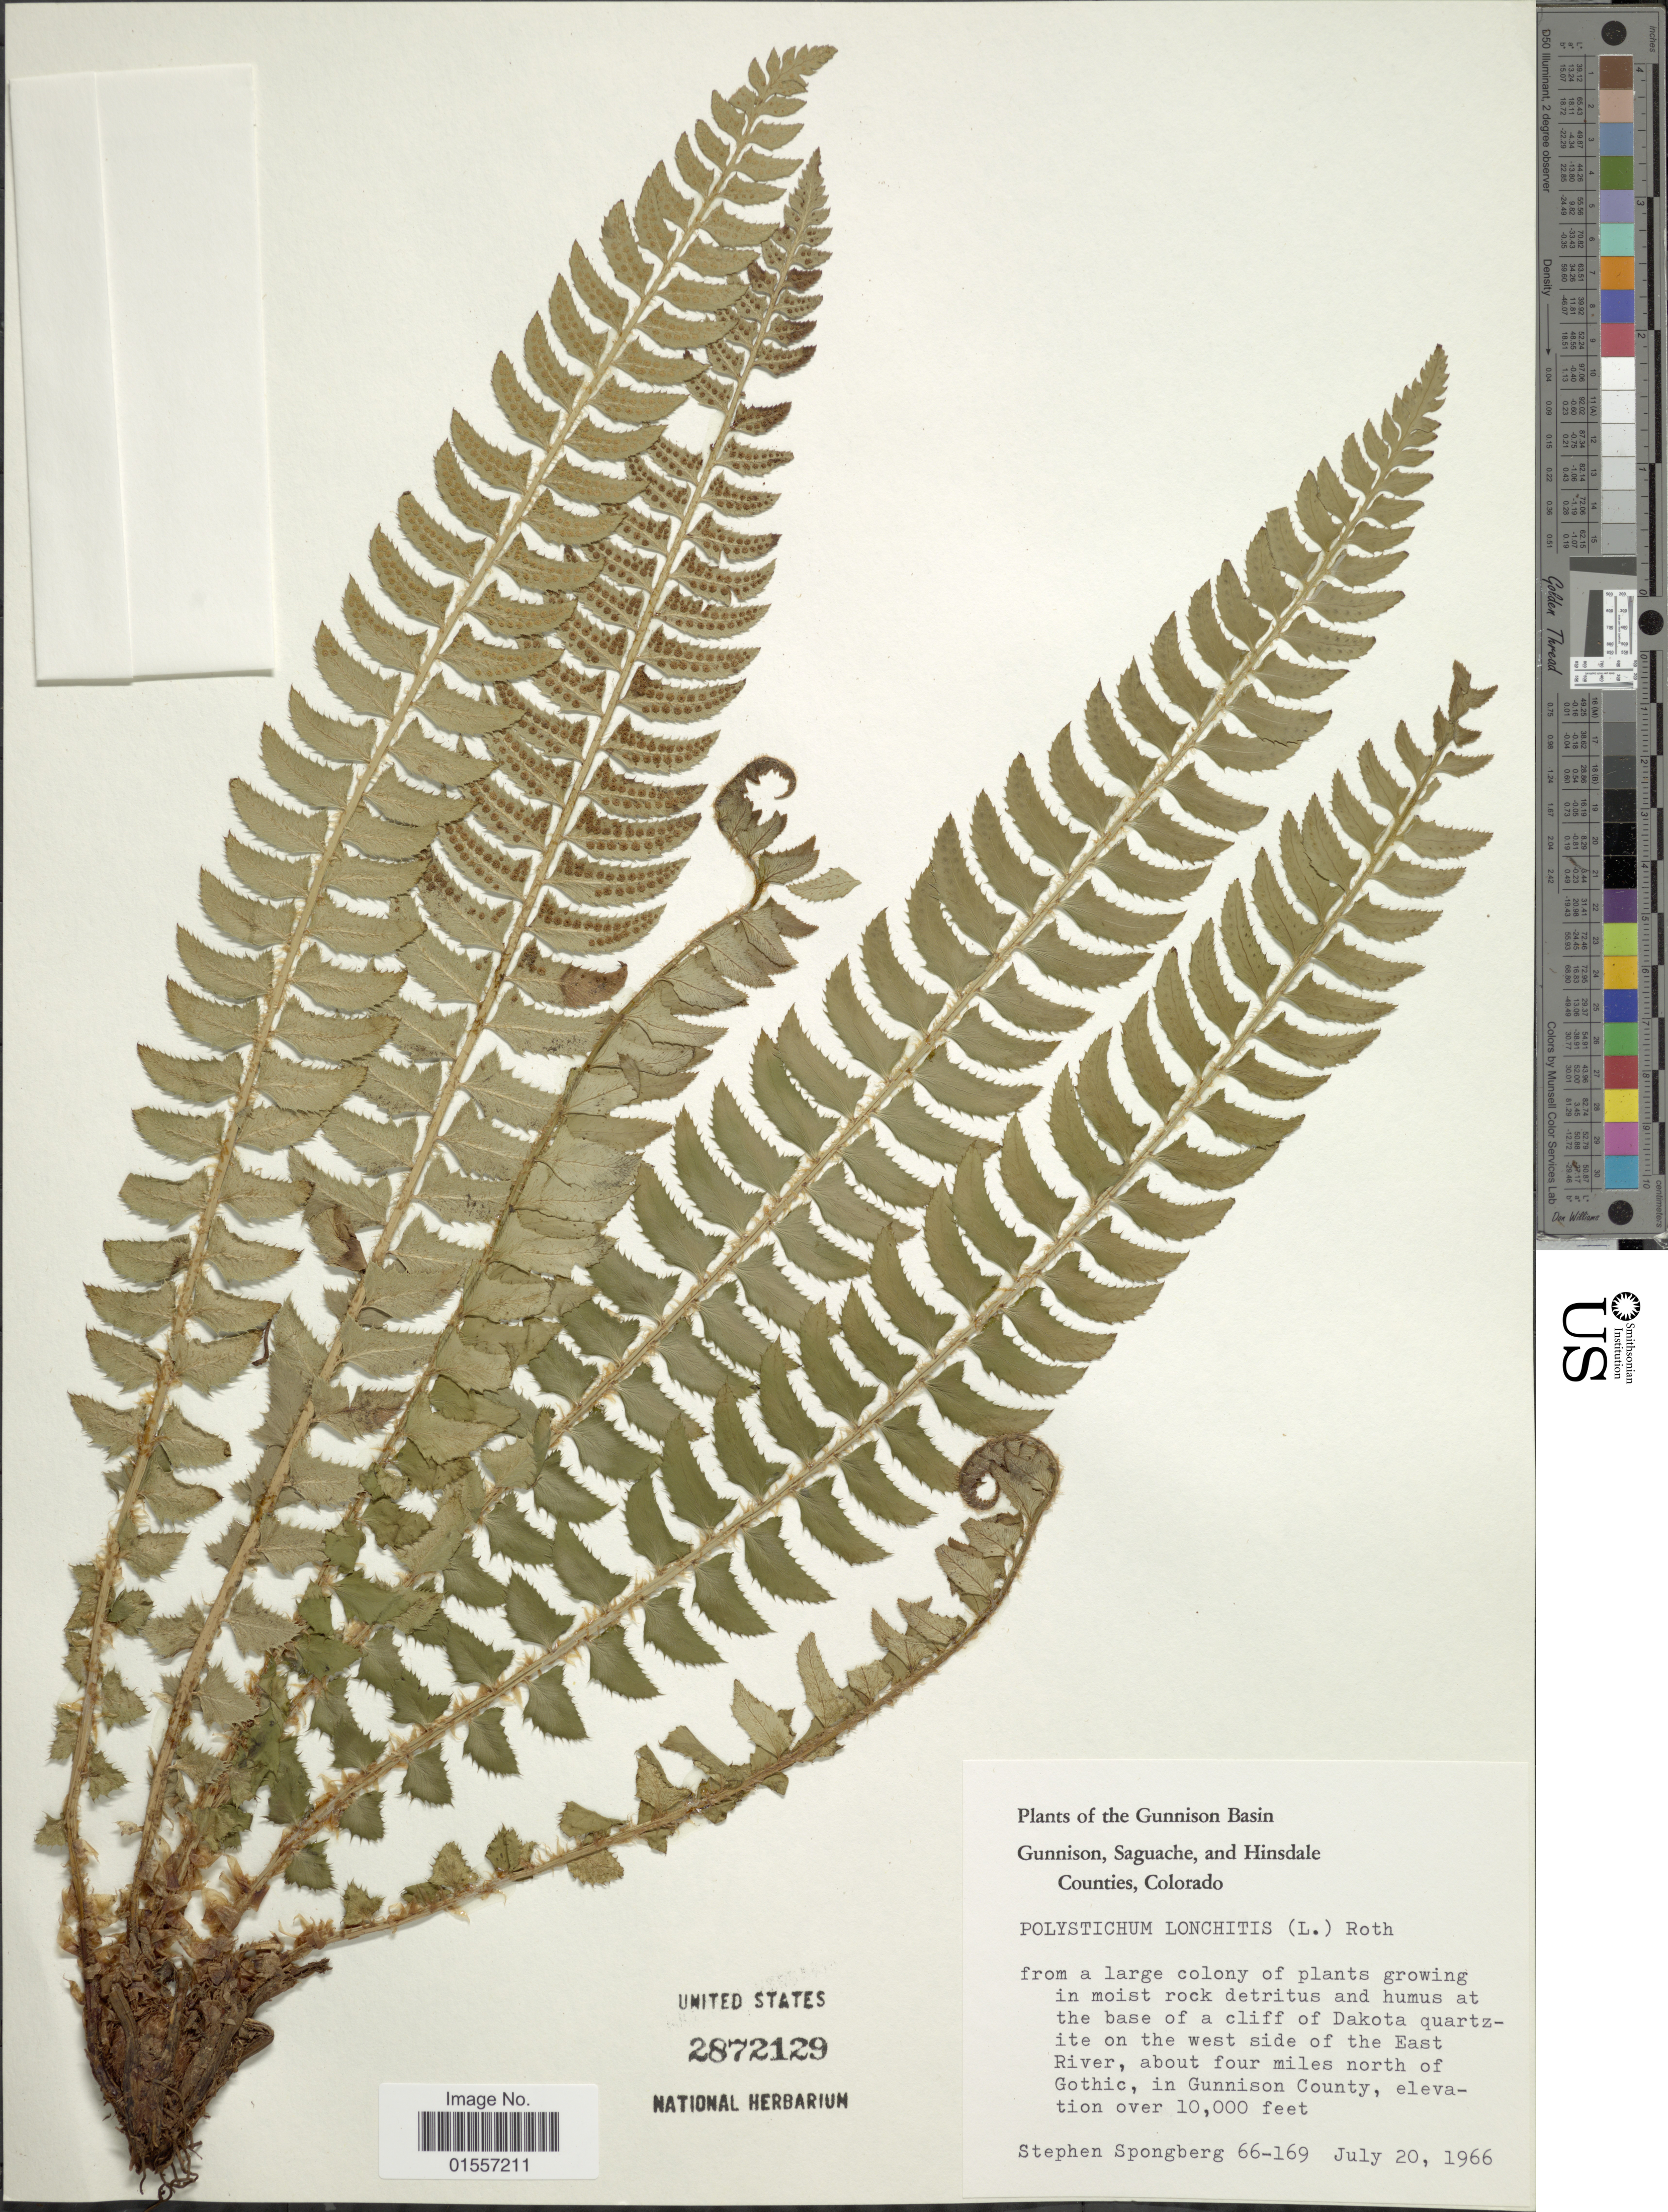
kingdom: Plantae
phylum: Tracheophyta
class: Polypodiopsida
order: Polypodiales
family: Dryopteridaceae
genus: Polystichum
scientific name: Polystichum lonchitis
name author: (Roth) L.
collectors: S. A.Spongberg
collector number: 66-169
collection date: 1966-07-20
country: United States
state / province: Colorado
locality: Gunnison Basin Gunnison, Saguache, and Hinsdale Counties, from a large colony of plants growing in moist rock detritus and humus at the base of a cliff of Dakota quartzite on the west side of the East River, about four miles north of Gothic, in Gunnison County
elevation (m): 3048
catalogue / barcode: US 2872129